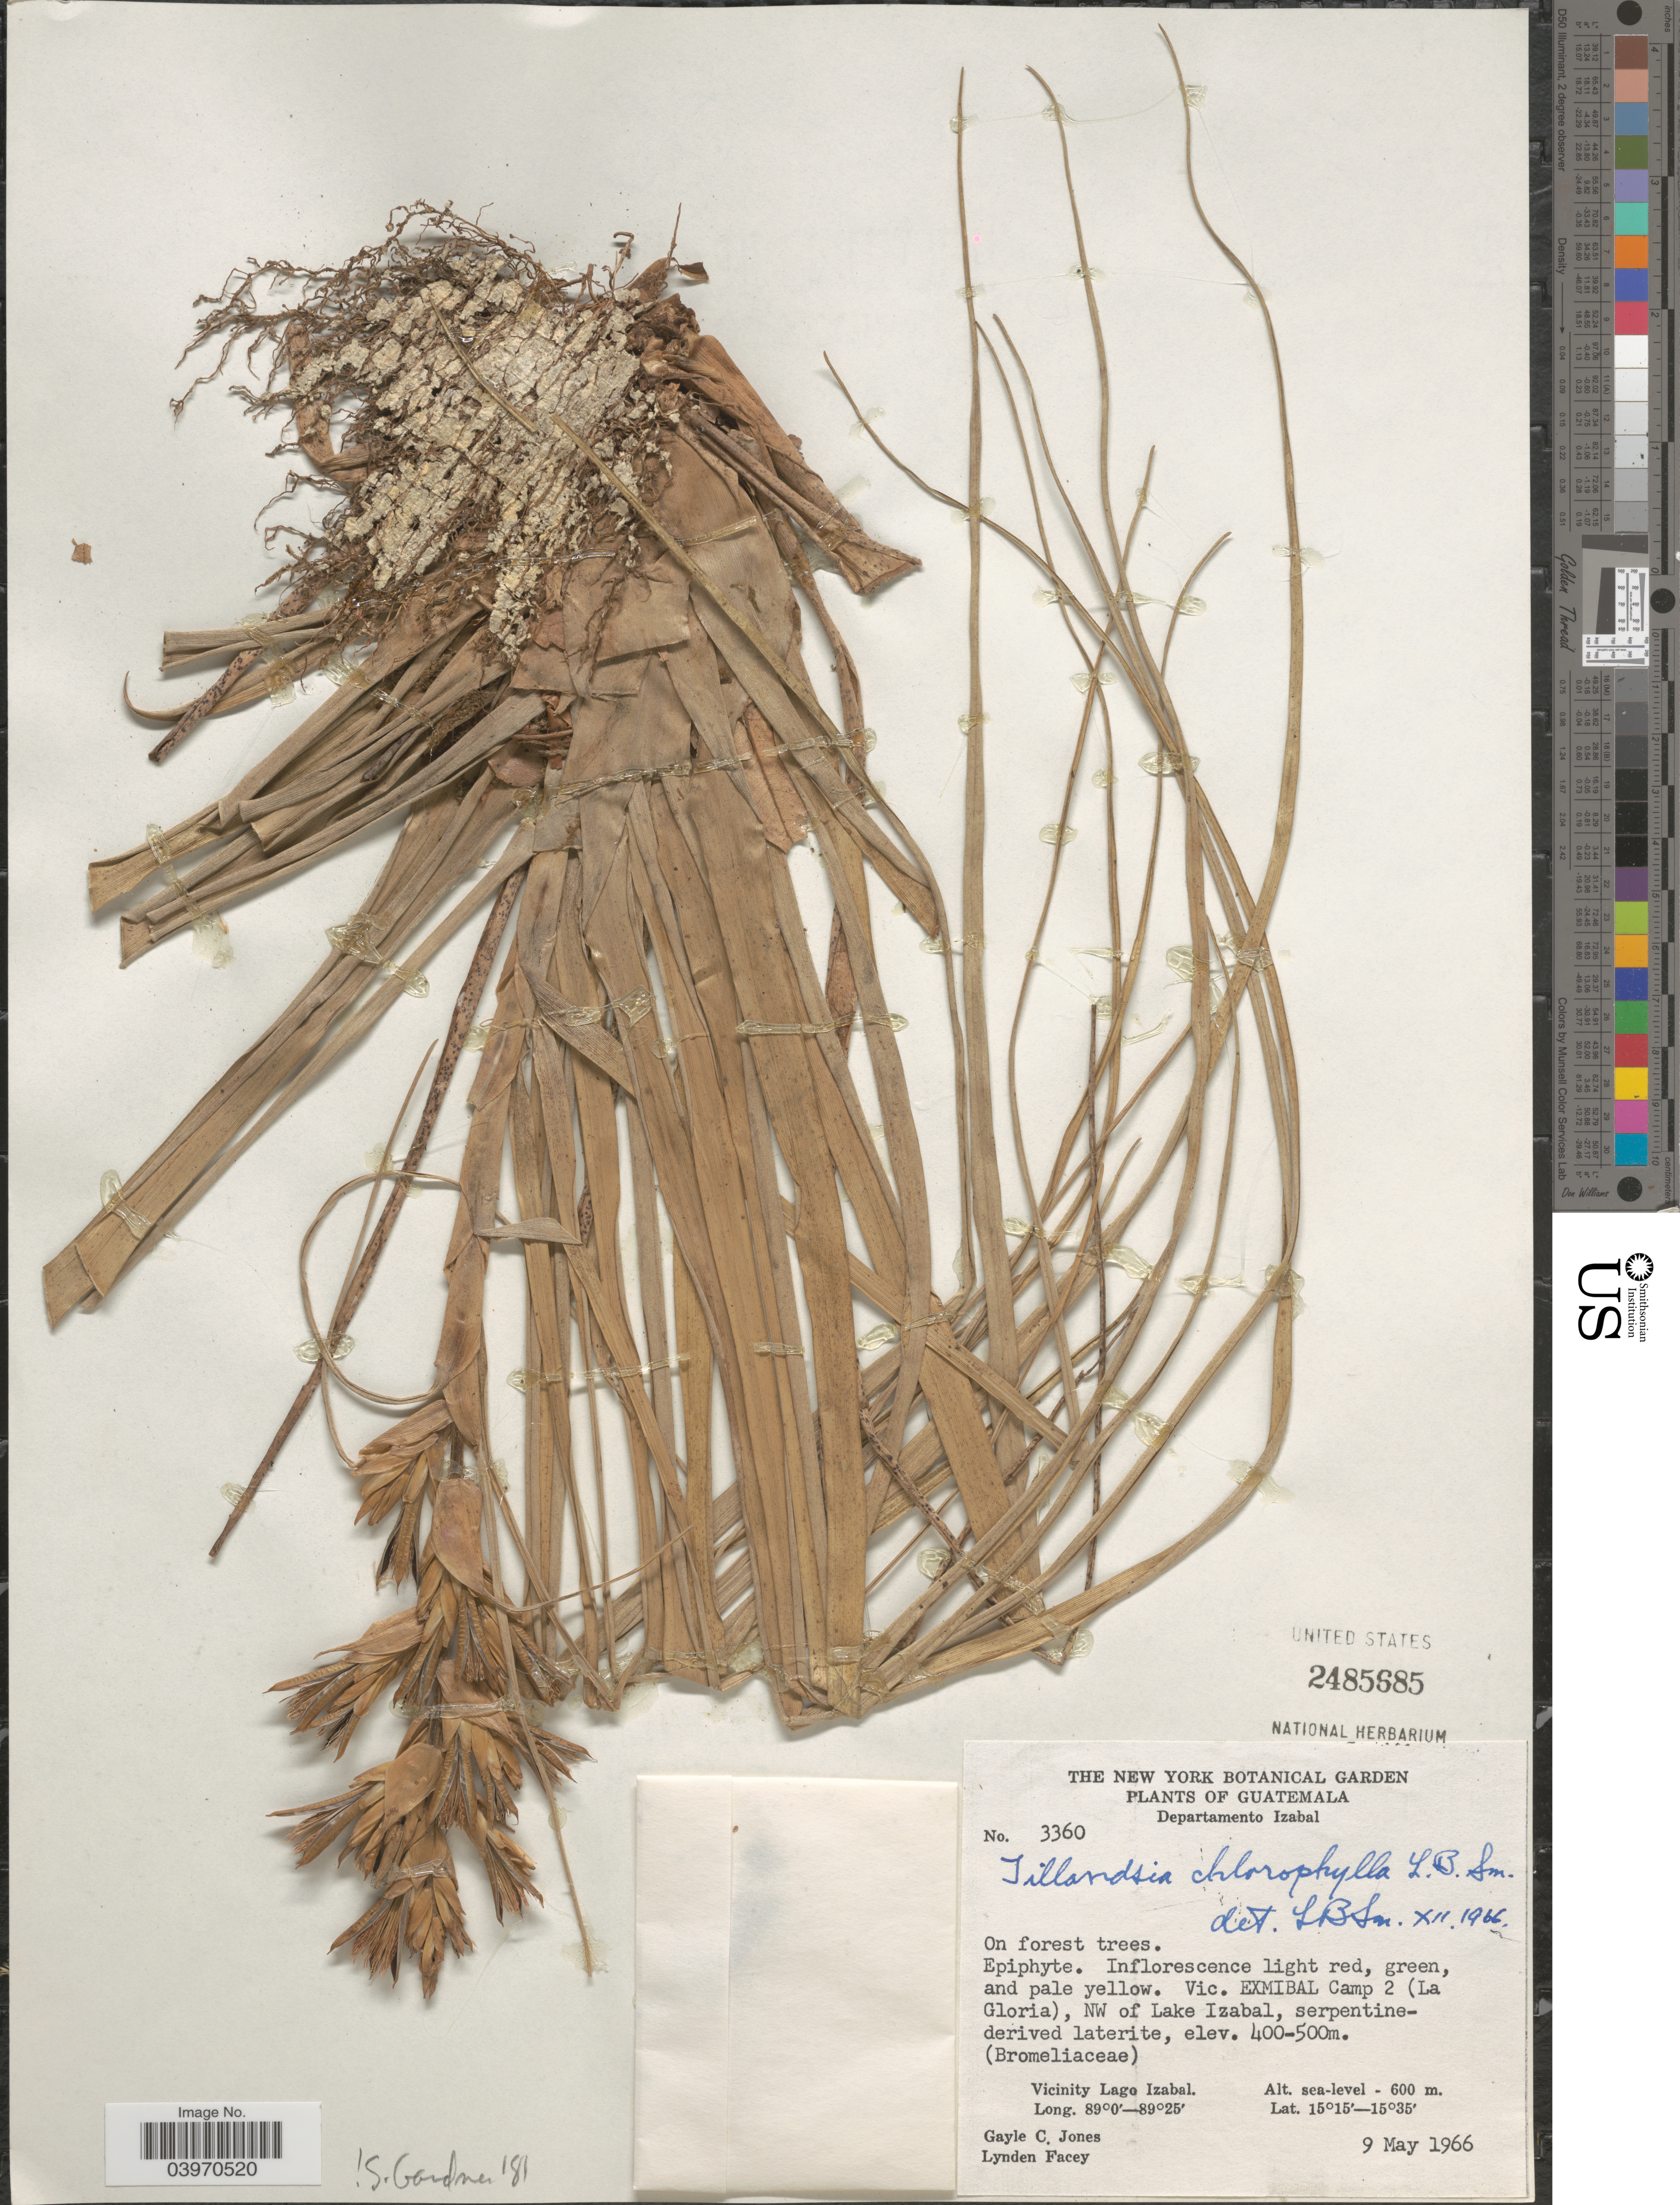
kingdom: Plantae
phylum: Tracheophyta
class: Liliopsida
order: Poales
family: Bromeliaceae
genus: Tillandsia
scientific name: Tillandsia chlorophylla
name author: L.B. Sm.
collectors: G. C. Jones & L. Facey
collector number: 3360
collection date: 1966-05-09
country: Guatemala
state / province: Izabal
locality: Departamento Izabal. Vic. Exmibal Camp 2 (La Gloria), NW of Lake Izabal, serpentine-derived laterite. Vicinity of Lago Izabal.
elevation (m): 400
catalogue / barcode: US 2485685